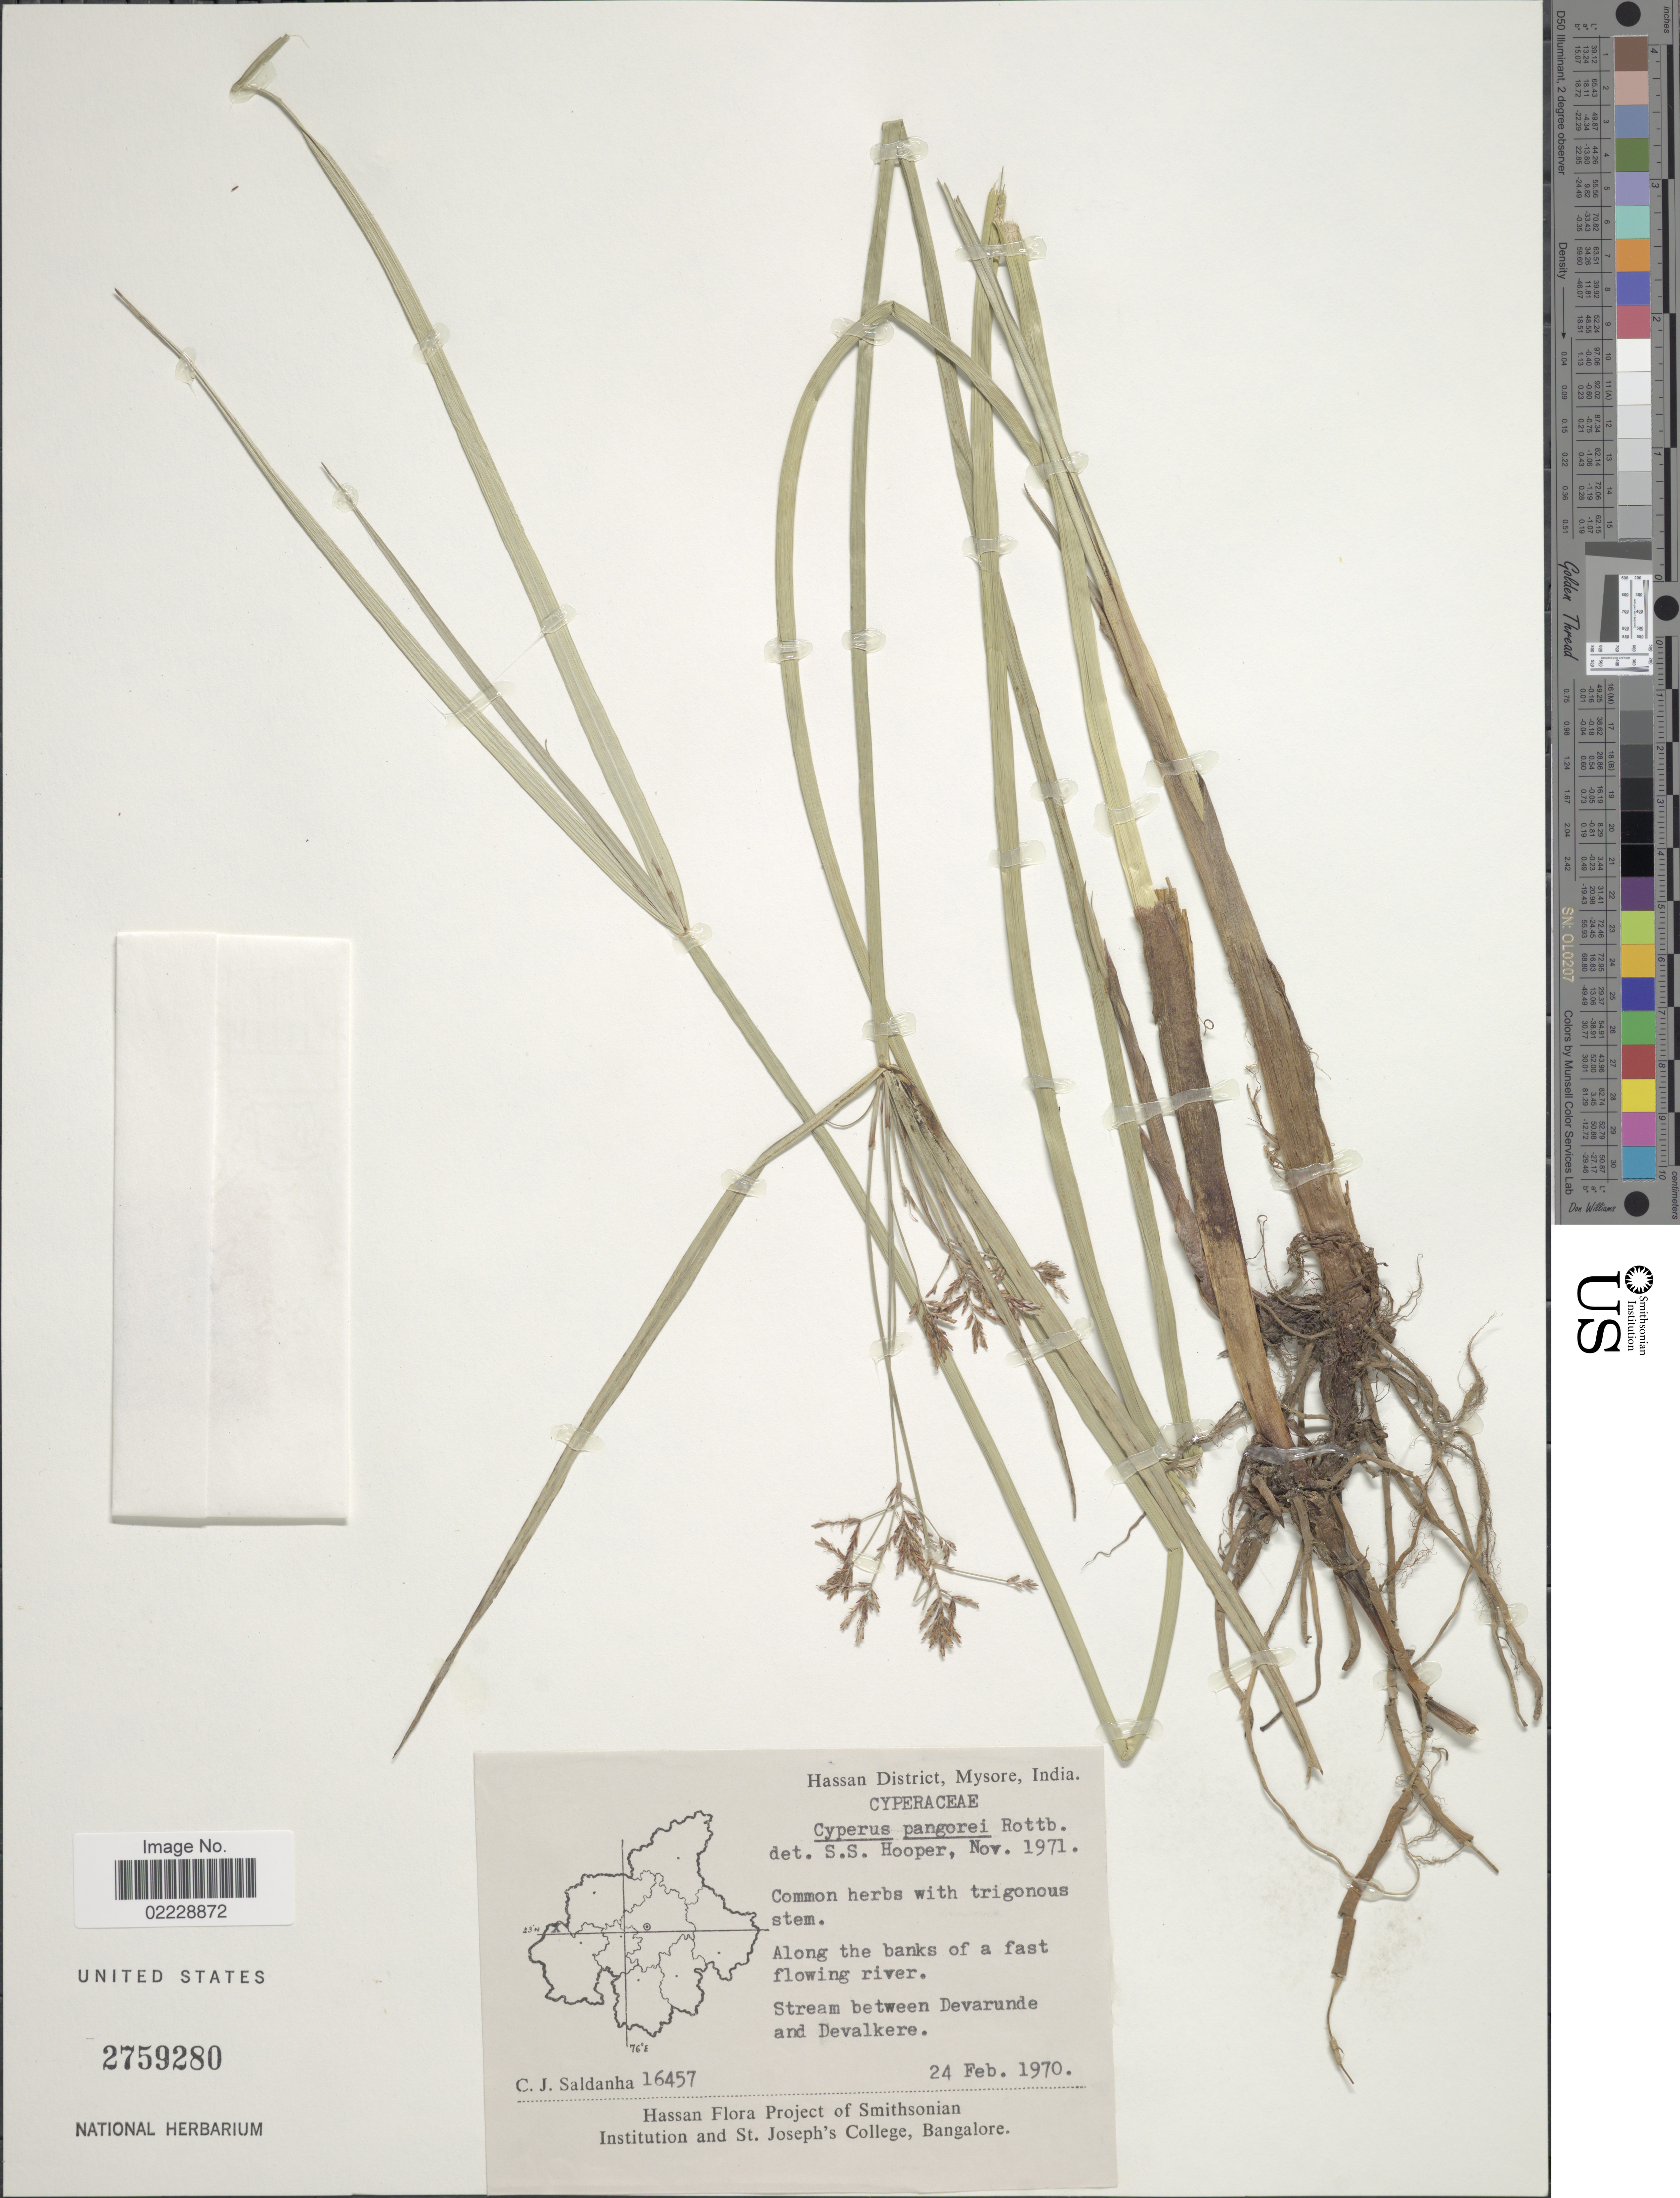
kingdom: Plantae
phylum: Tracheophyta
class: Liliopsida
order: Poales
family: Cyperaceae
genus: Cyperus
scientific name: Cyperus pangorei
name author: Rottb.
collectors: C. J. Saldanha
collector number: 16457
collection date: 1970-02-24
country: India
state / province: Karnataka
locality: Hassan District, Mysore. Along the banks of a fast flowing river. Stream between Devarunde and Devalkere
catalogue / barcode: US 2759280